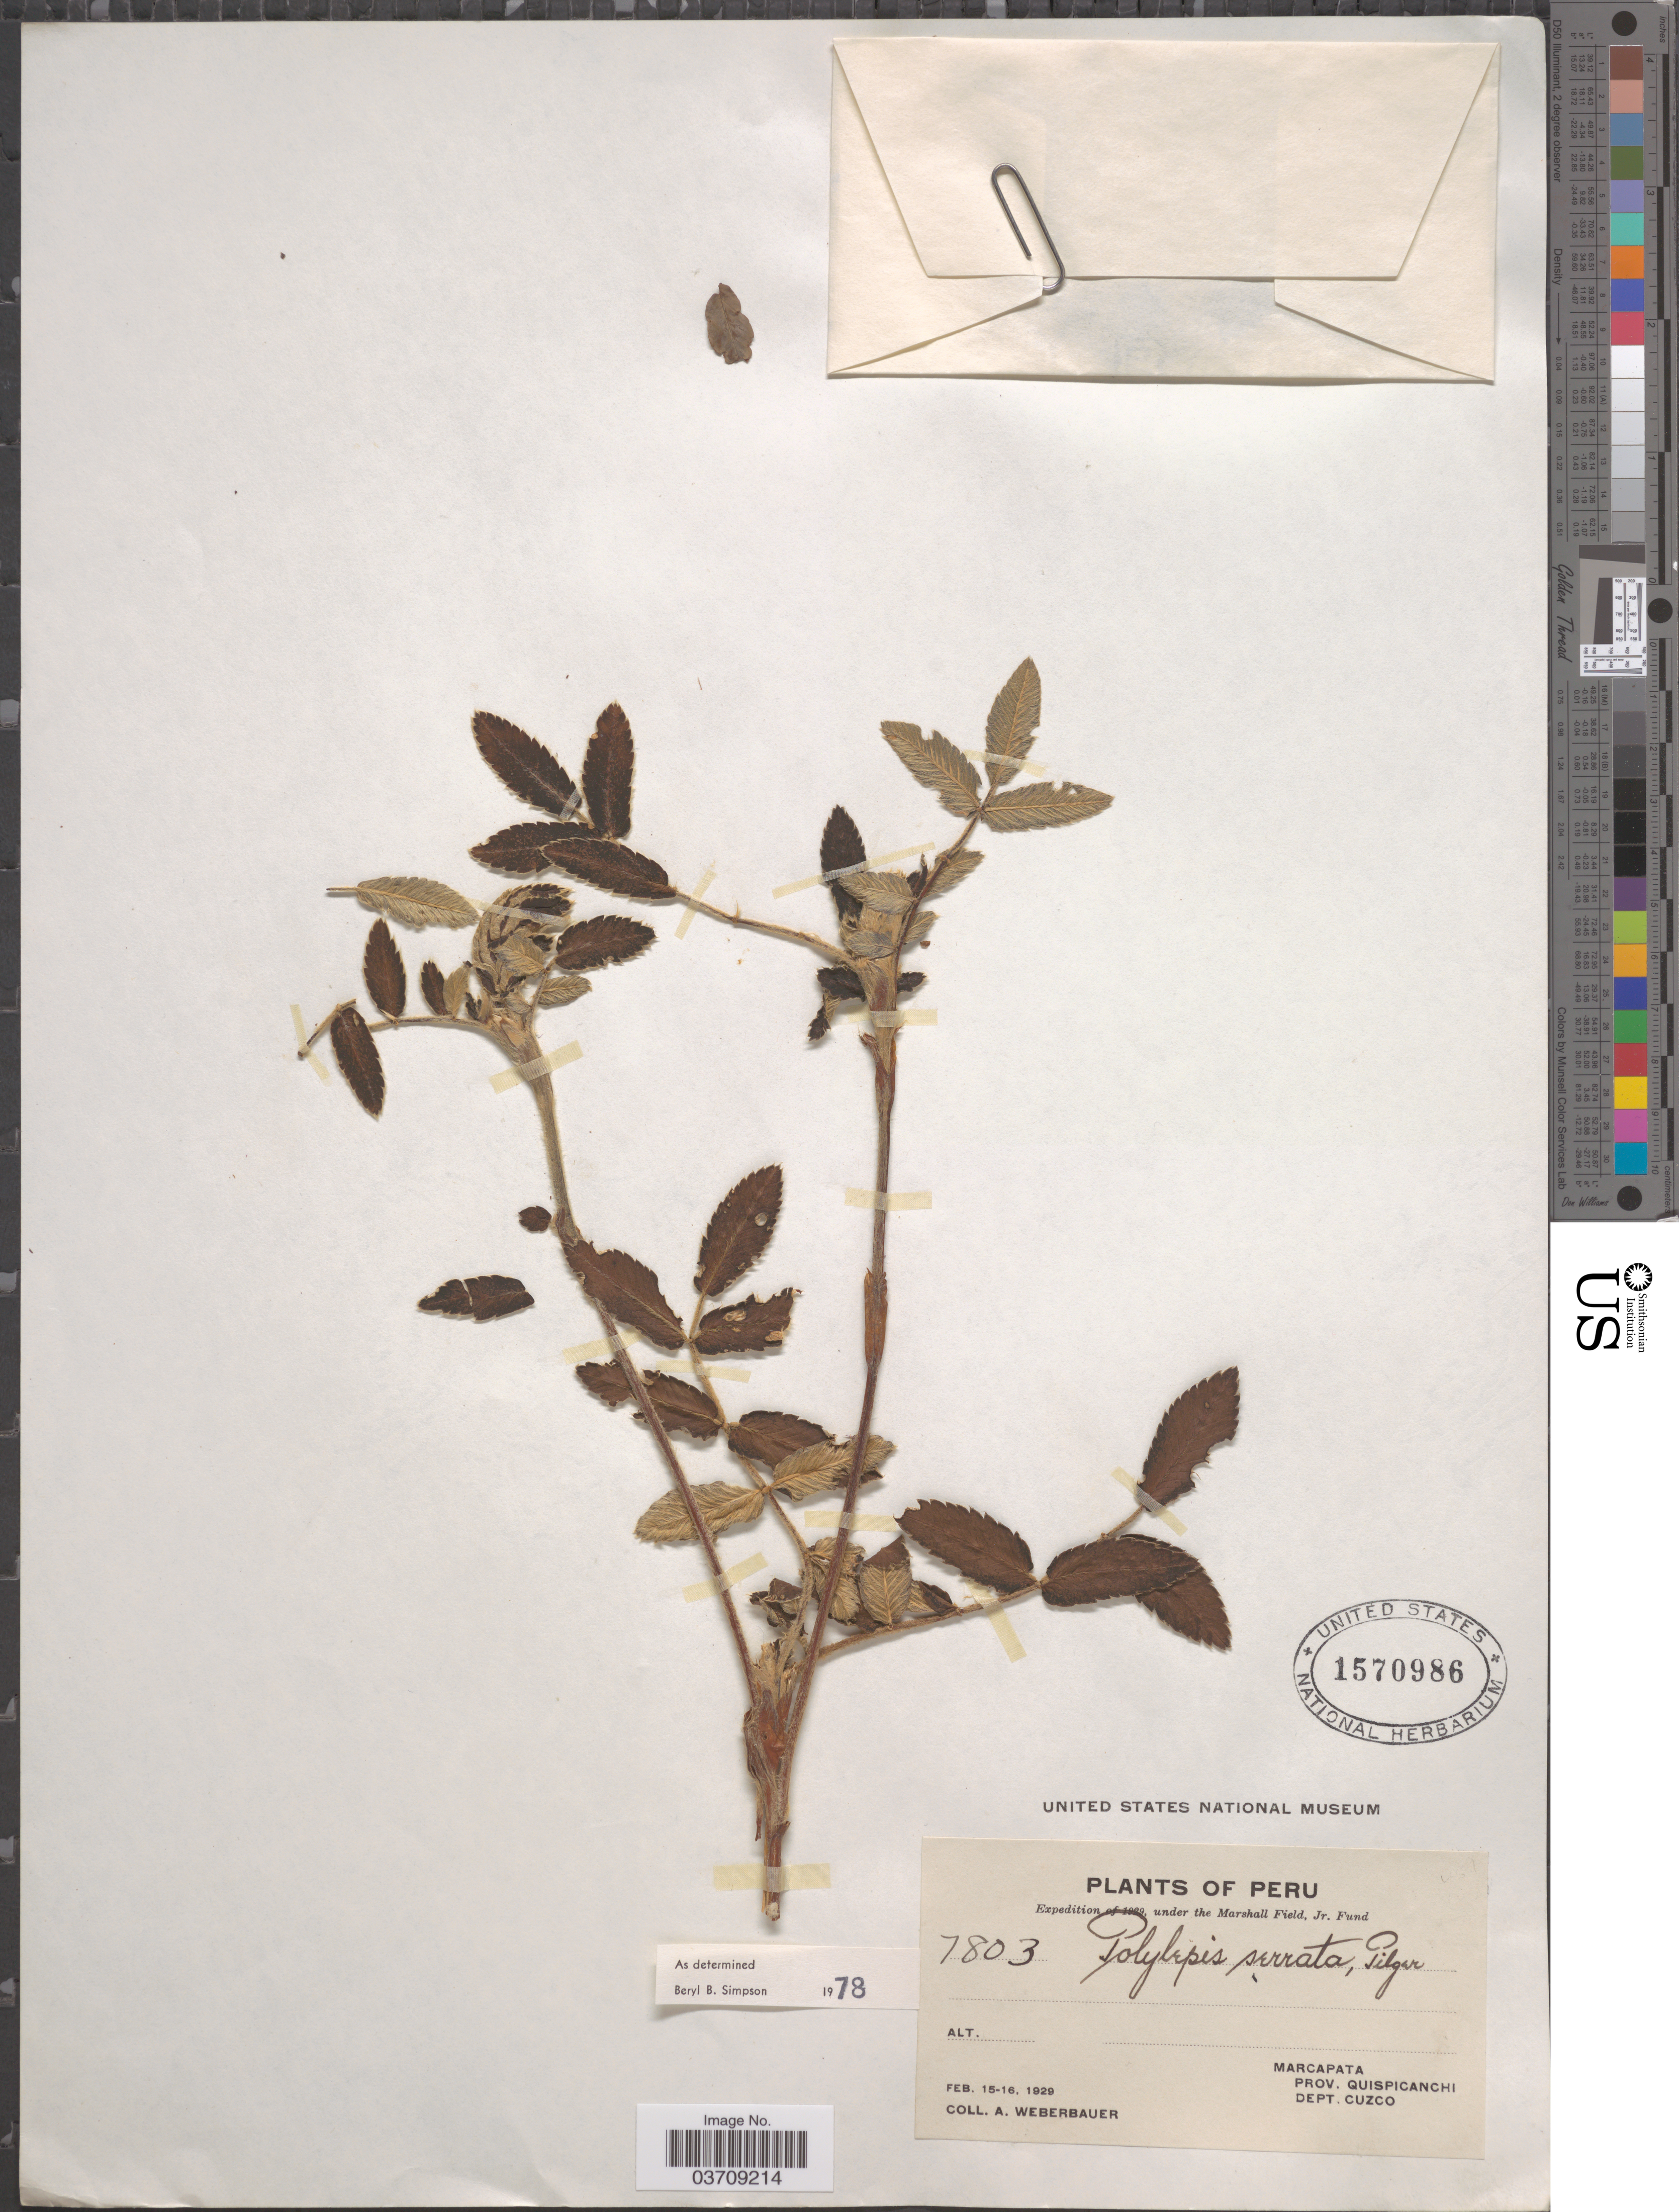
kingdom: Plantae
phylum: Tracheophyta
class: Magnoliopsida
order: Rosales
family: Rosaceae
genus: Polylepis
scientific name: Polylepis rugulosa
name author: Bitter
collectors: A. Weberbauer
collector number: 7803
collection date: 1929-02-15/1929-02-16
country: Peru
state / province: Cusco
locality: Marcapata. Prov. Quispicanchi. Dept. Cuzco.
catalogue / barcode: US 1570986